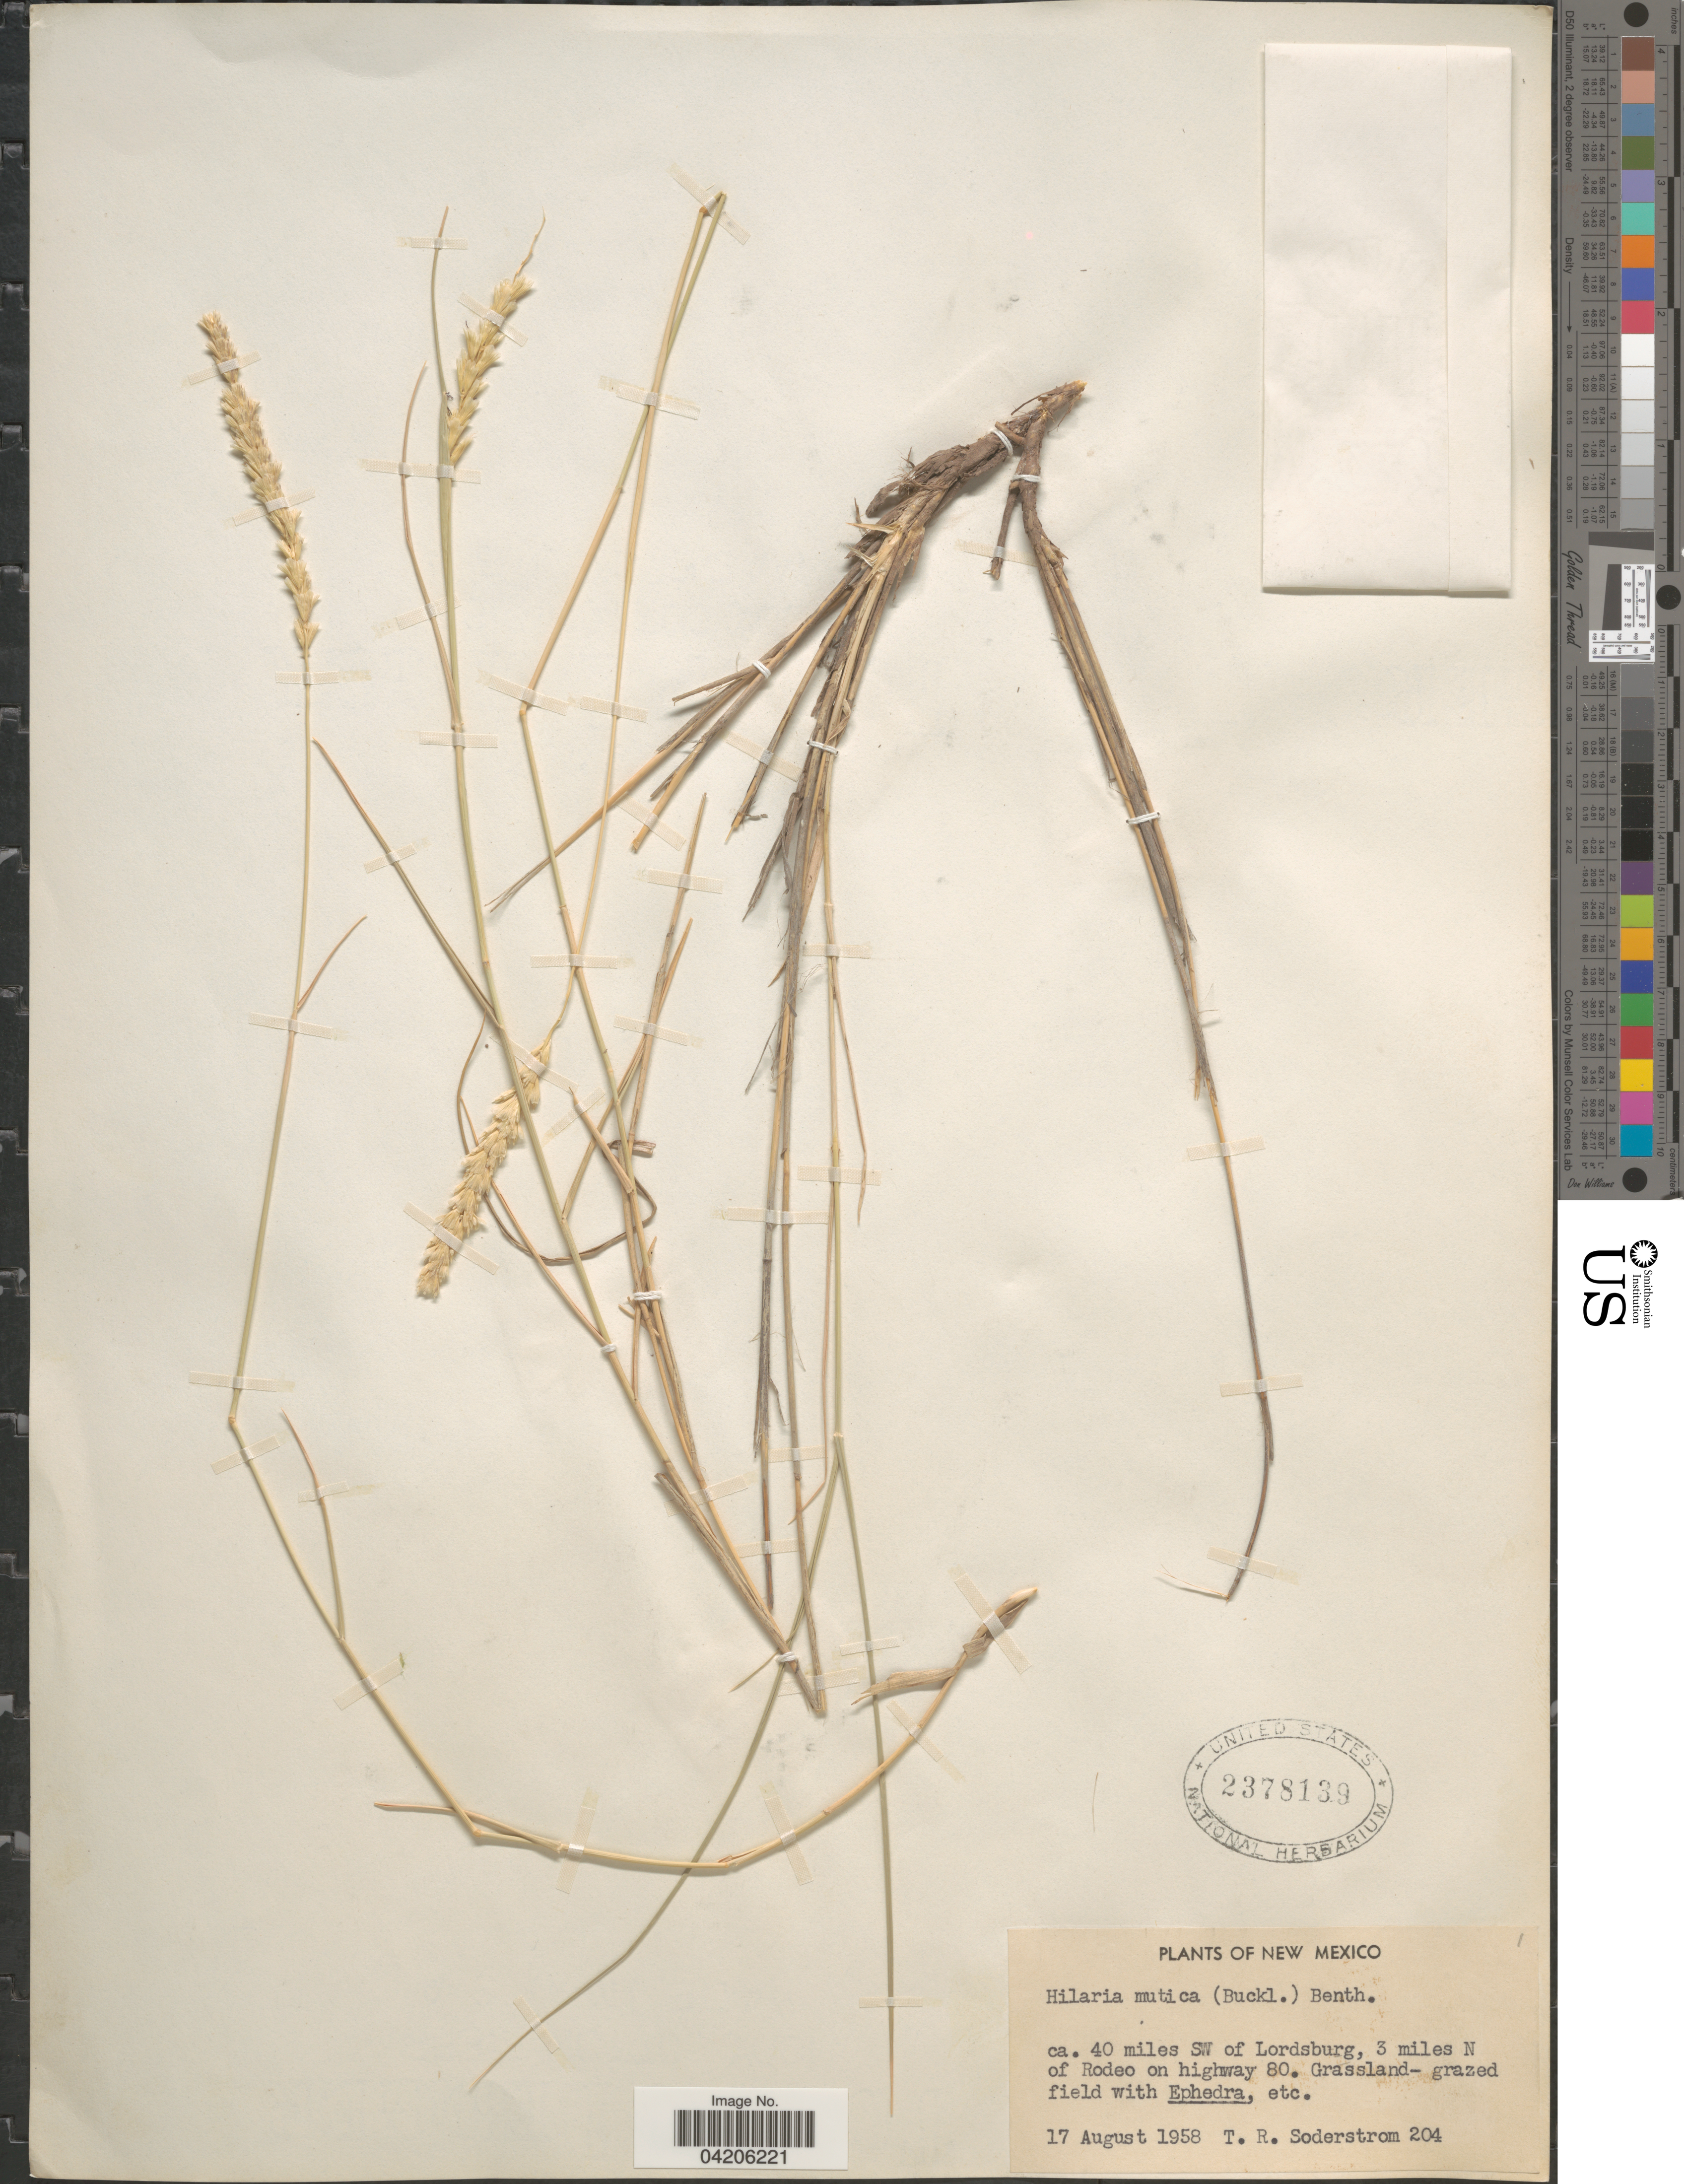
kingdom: Plantae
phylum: Tracheophyta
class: Liliopsida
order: Poales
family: Poaceae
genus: Hilaria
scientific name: Hilaria mutica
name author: (Buckley) Benth.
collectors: T. R. Soderstrom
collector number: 204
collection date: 1958-08-17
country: United States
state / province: New Mexico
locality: Ca. 40 miles SW of Lordsburg, 3 miles N of Rodeo on highway 80.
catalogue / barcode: US 2378139